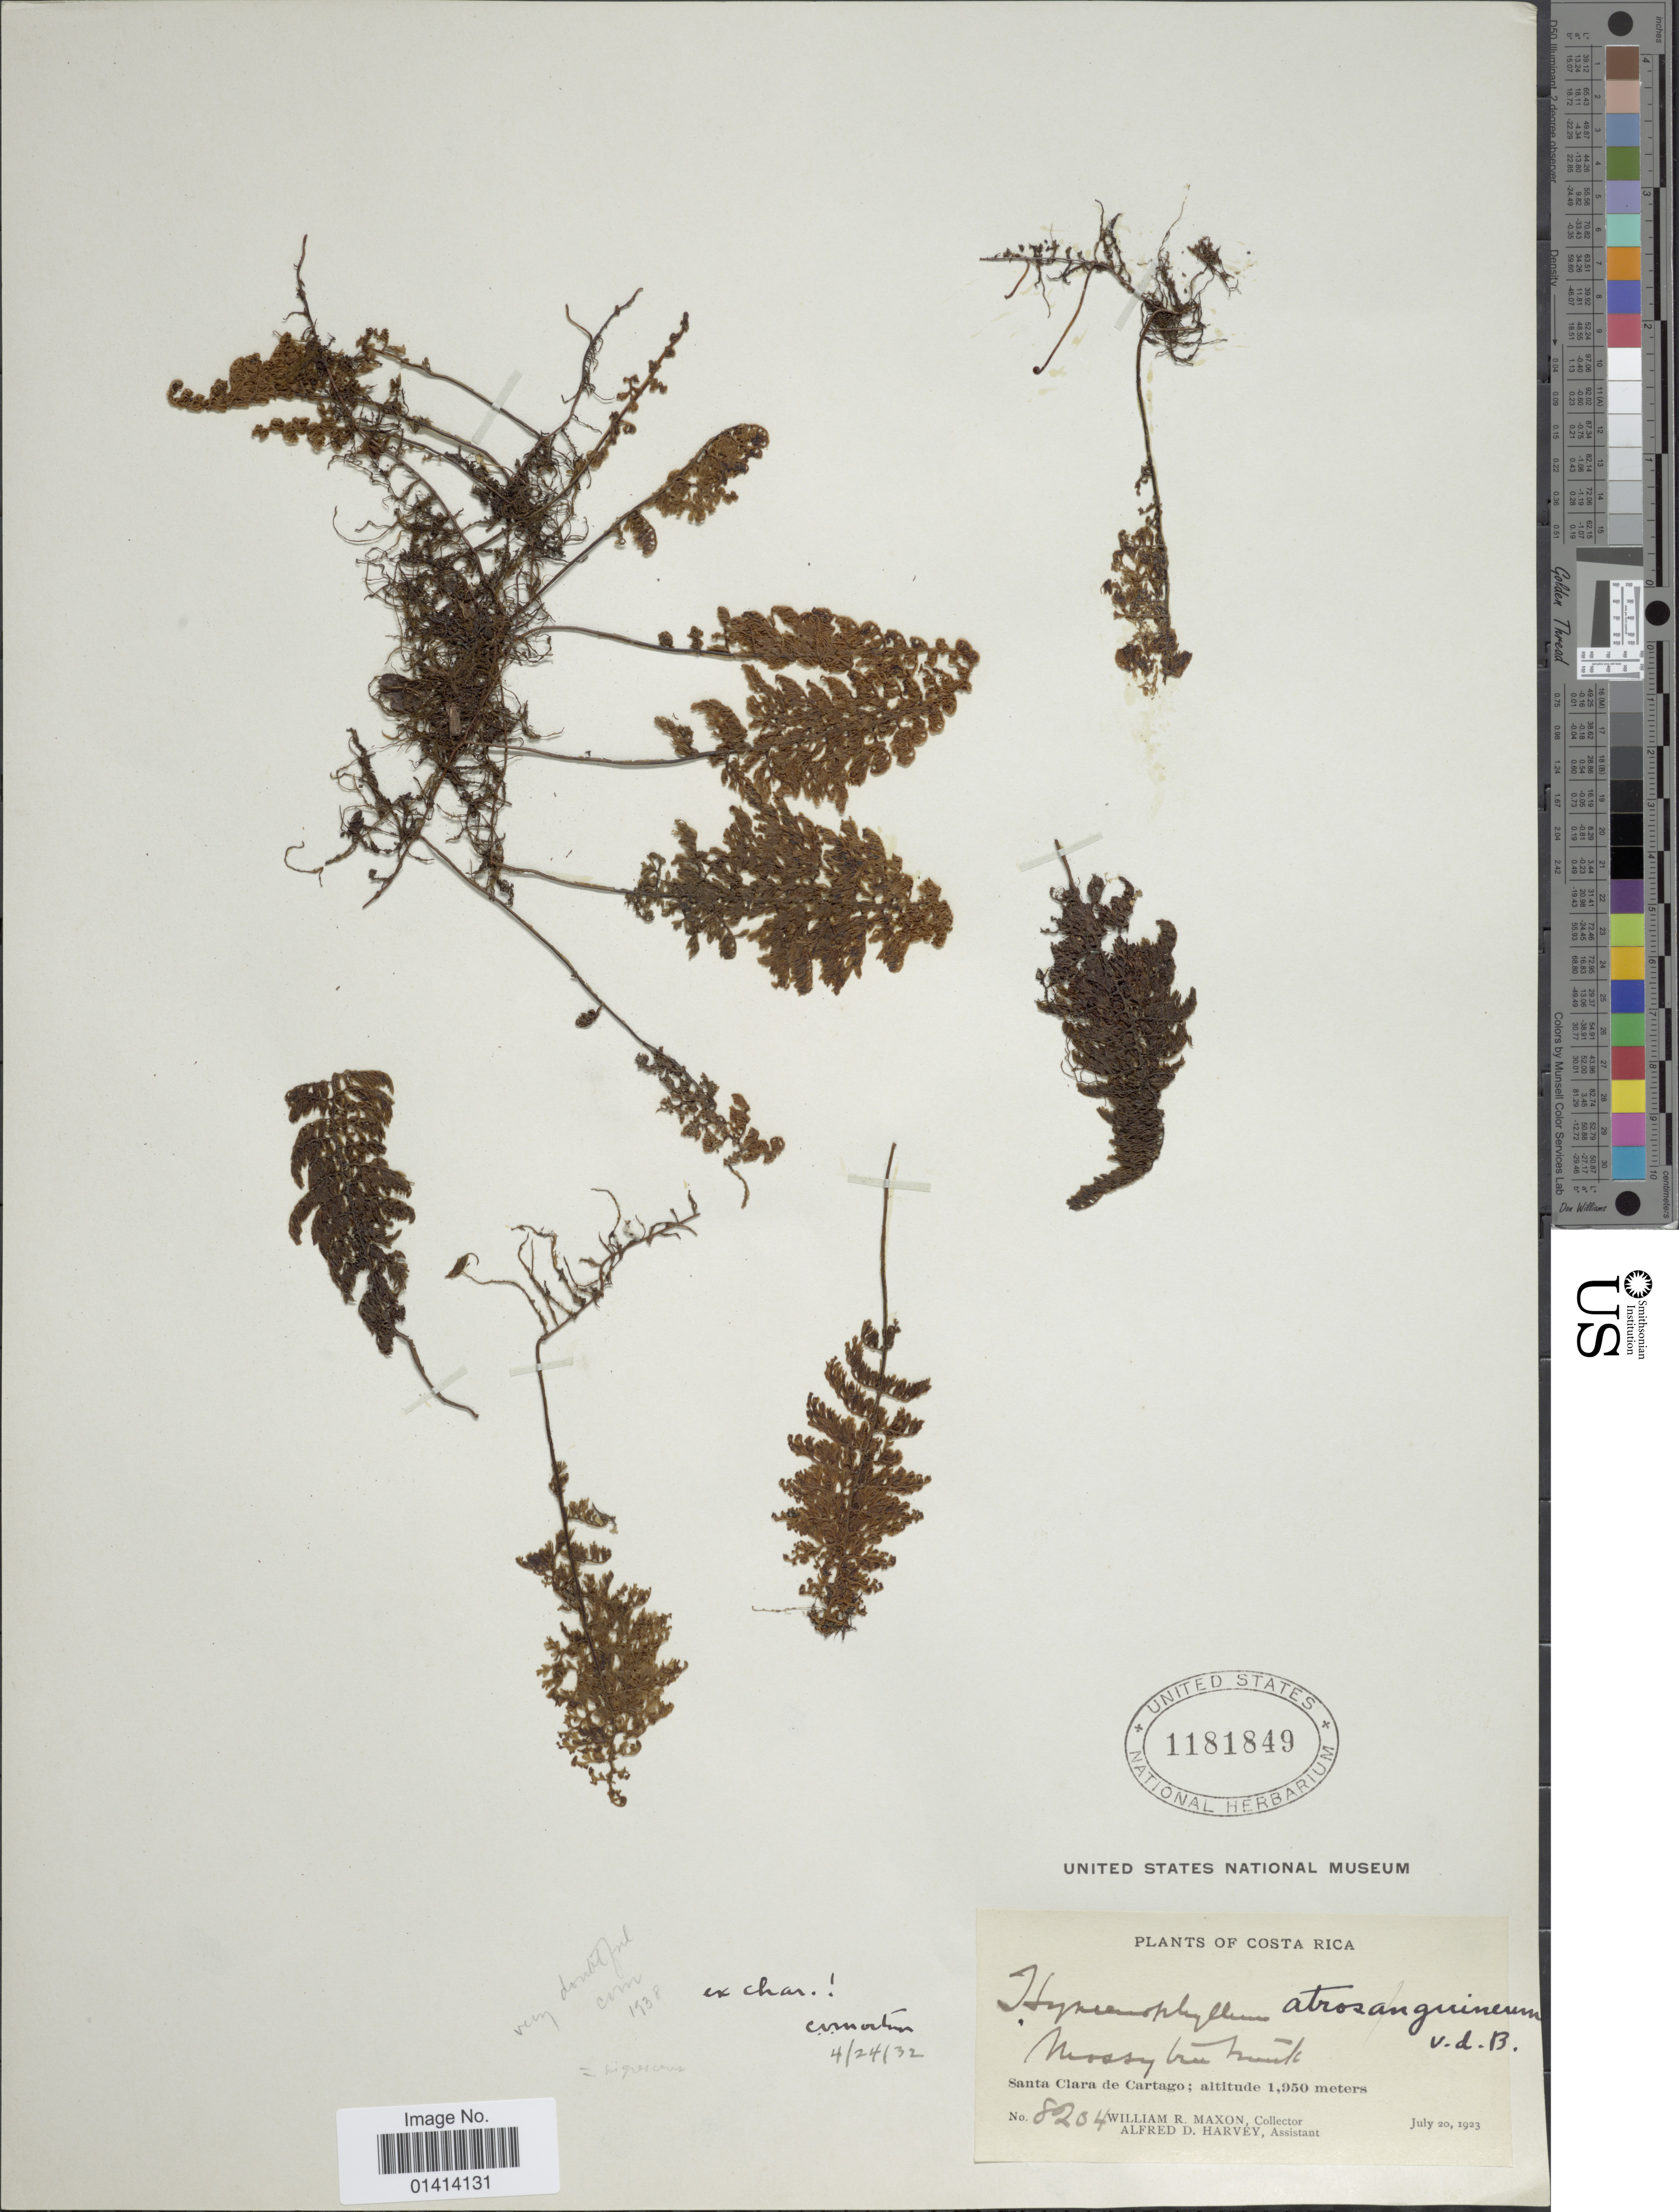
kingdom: Plantae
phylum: Tracheophyta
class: Polypodiopsida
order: Hymenophyllales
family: Hymenophyllaceae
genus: Hymenophyllum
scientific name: Hymenophyllum myriocarpum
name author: Hook.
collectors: W. R. Maxon & A. D. Harvey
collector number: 8204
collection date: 1923-07-20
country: Costa Rica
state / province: Cartago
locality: Santa Clara de Cartago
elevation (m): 1950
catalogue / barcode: US 1181849